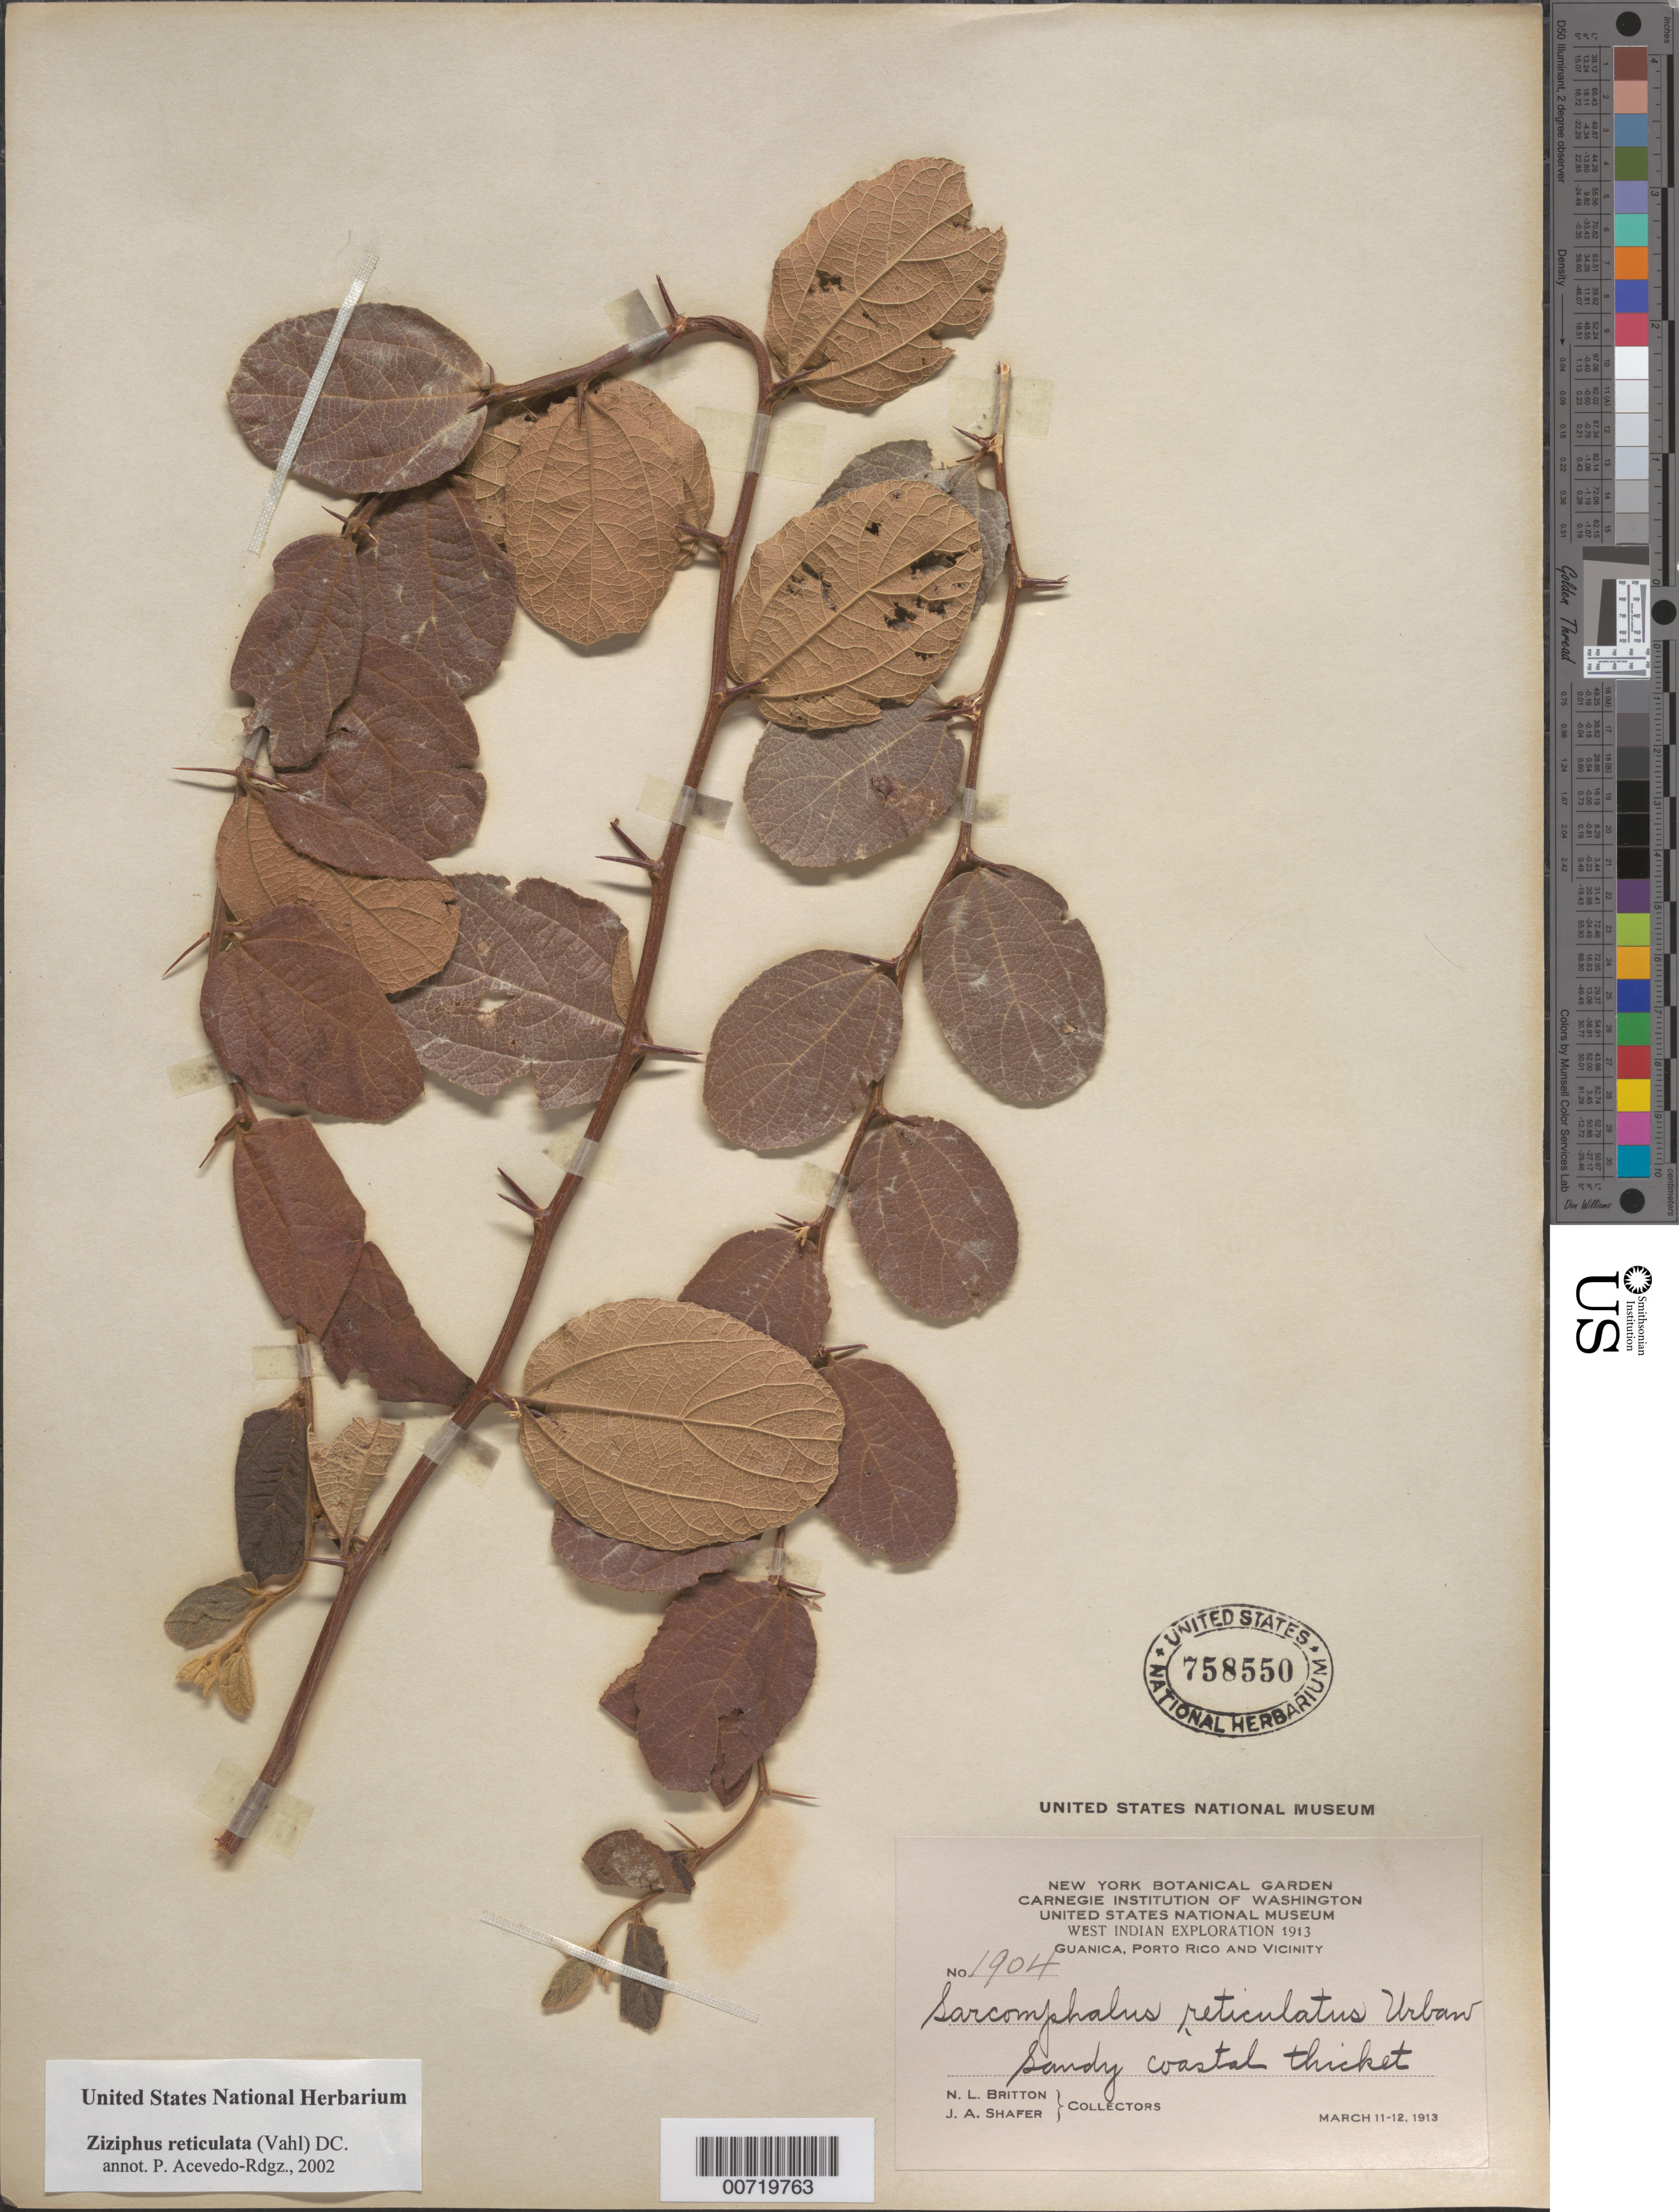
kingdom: Plantae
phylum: Tracheophyta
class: Magnoliopsida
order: Rosales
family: Rhamnaceae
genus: Sarcomphalus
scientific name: Sarcomphalus reticulatus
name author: (Vahl) Urb.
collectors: N. Britton & J. A. Shafer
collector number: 1904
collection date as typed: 11 Mar 1913 and 12 Mar 1913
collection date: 1913-03-11,1913-03-12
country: Puerto Rico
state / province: Guánica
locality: Guanica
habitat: Sandy coastal thicket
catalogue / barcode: US 758550